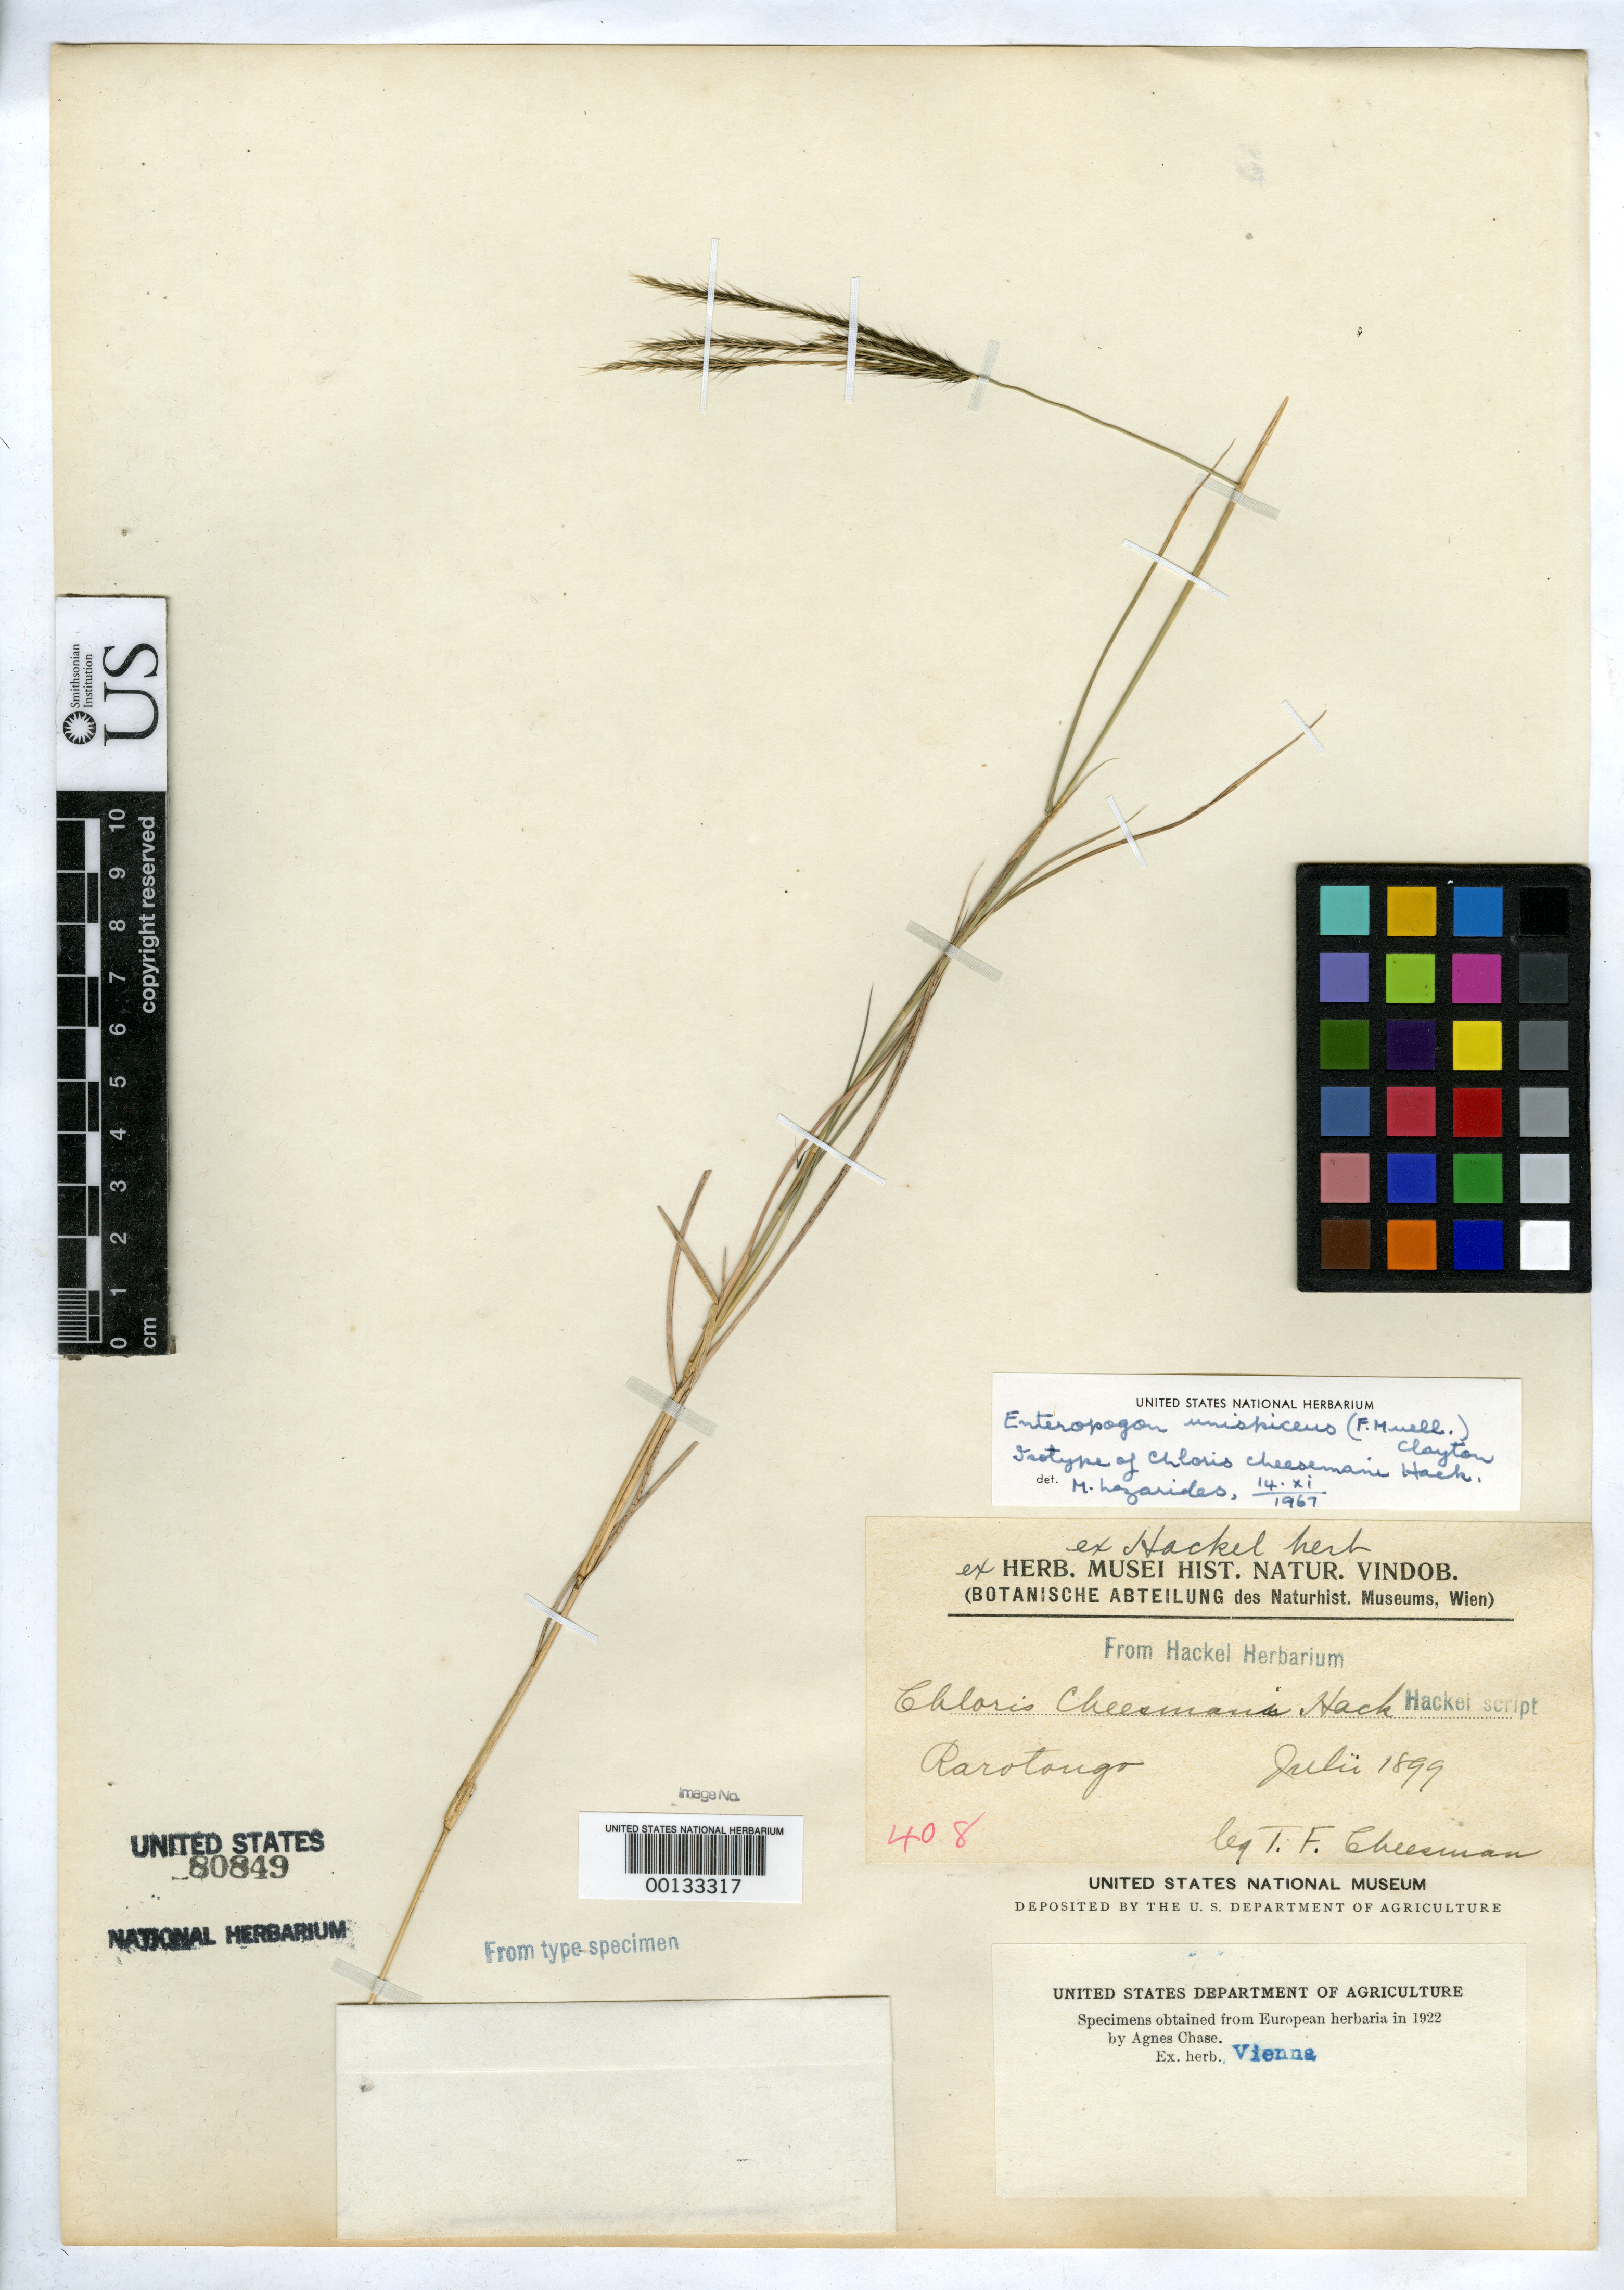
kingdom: Plantae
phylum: Tracheophyta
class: Liliopsida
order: Poales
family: Poaceae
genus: Chloris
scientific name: Chloris cheesemanii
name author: Hack. in Cheeseman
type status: Isotype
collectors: T. F. Cheeseman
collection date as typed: Jul 1899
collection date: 1899-07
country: Cook Islands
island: Rarotonga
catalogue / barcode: US 80849